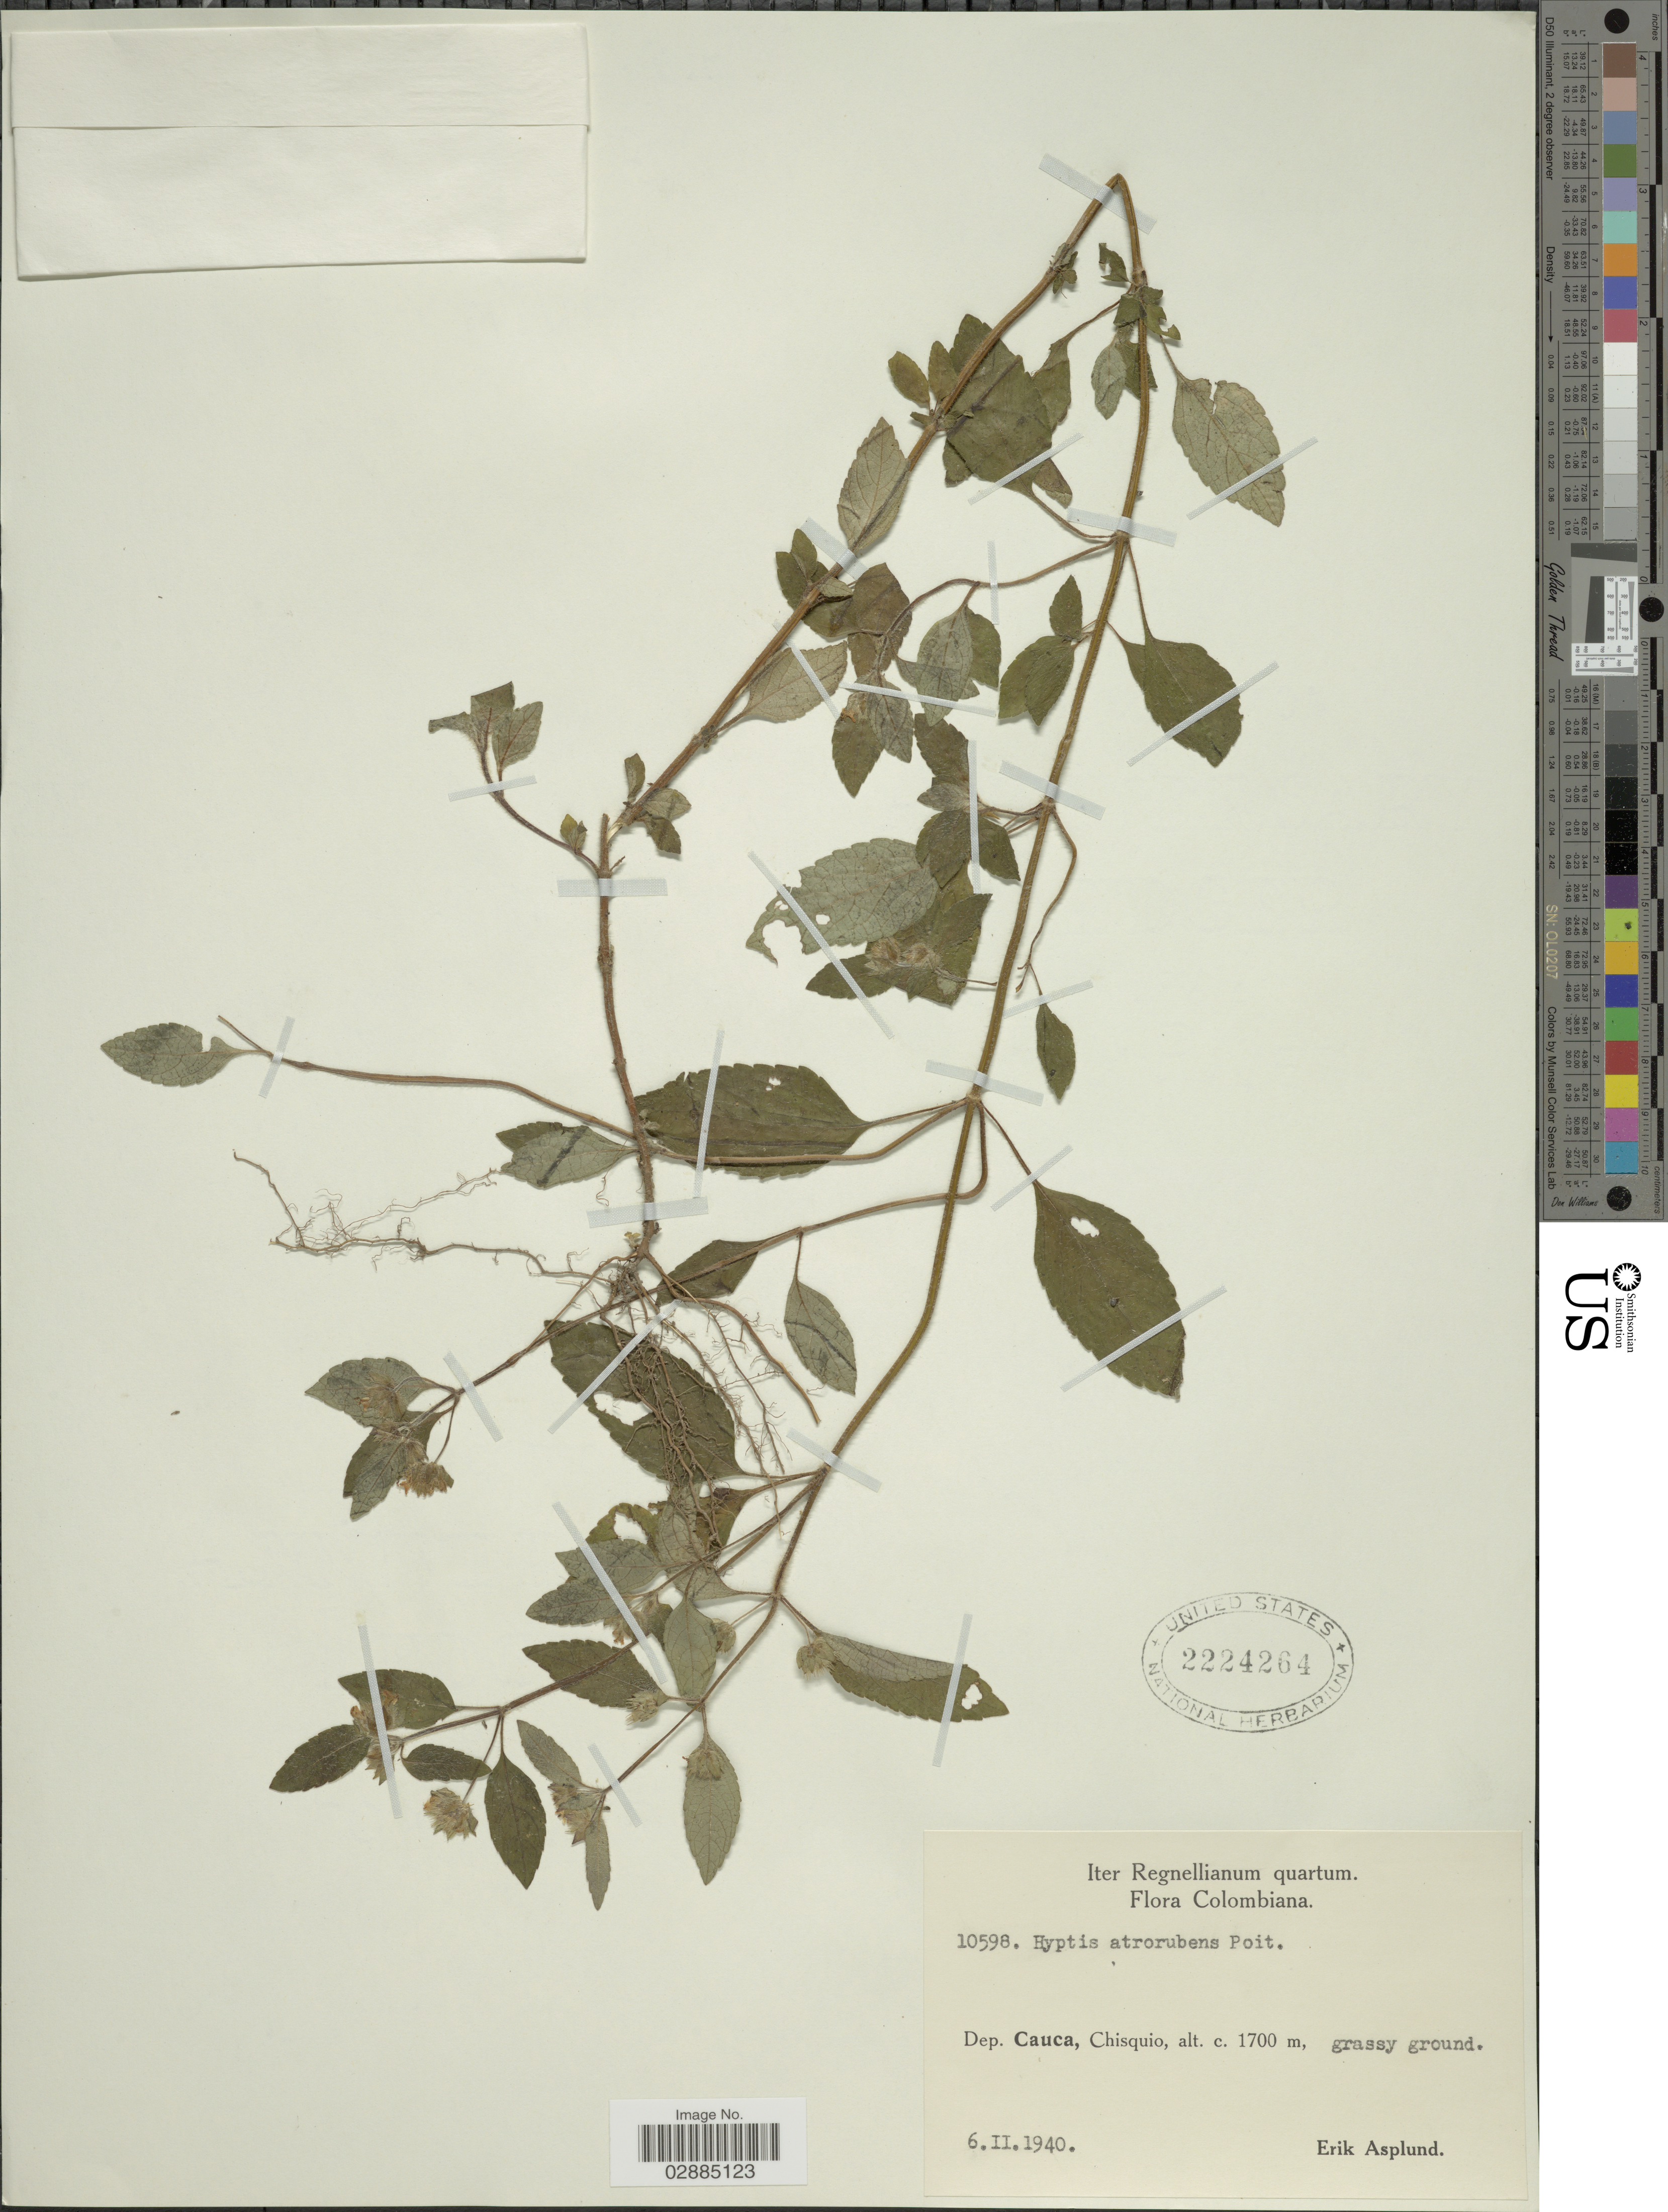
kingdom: Plantae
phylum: Tracheophyta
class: Magnoliopsida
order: Lamiales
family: Lamiaceae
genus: Hyptis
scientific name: Hyptis atrorubens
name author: Poit.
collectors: E. Asplund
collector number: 10598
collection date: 1940-02-06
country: Colombia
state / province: Cauca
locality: Dep. Cauca, Chisquio.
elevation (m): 1700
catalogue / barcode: US 2224264